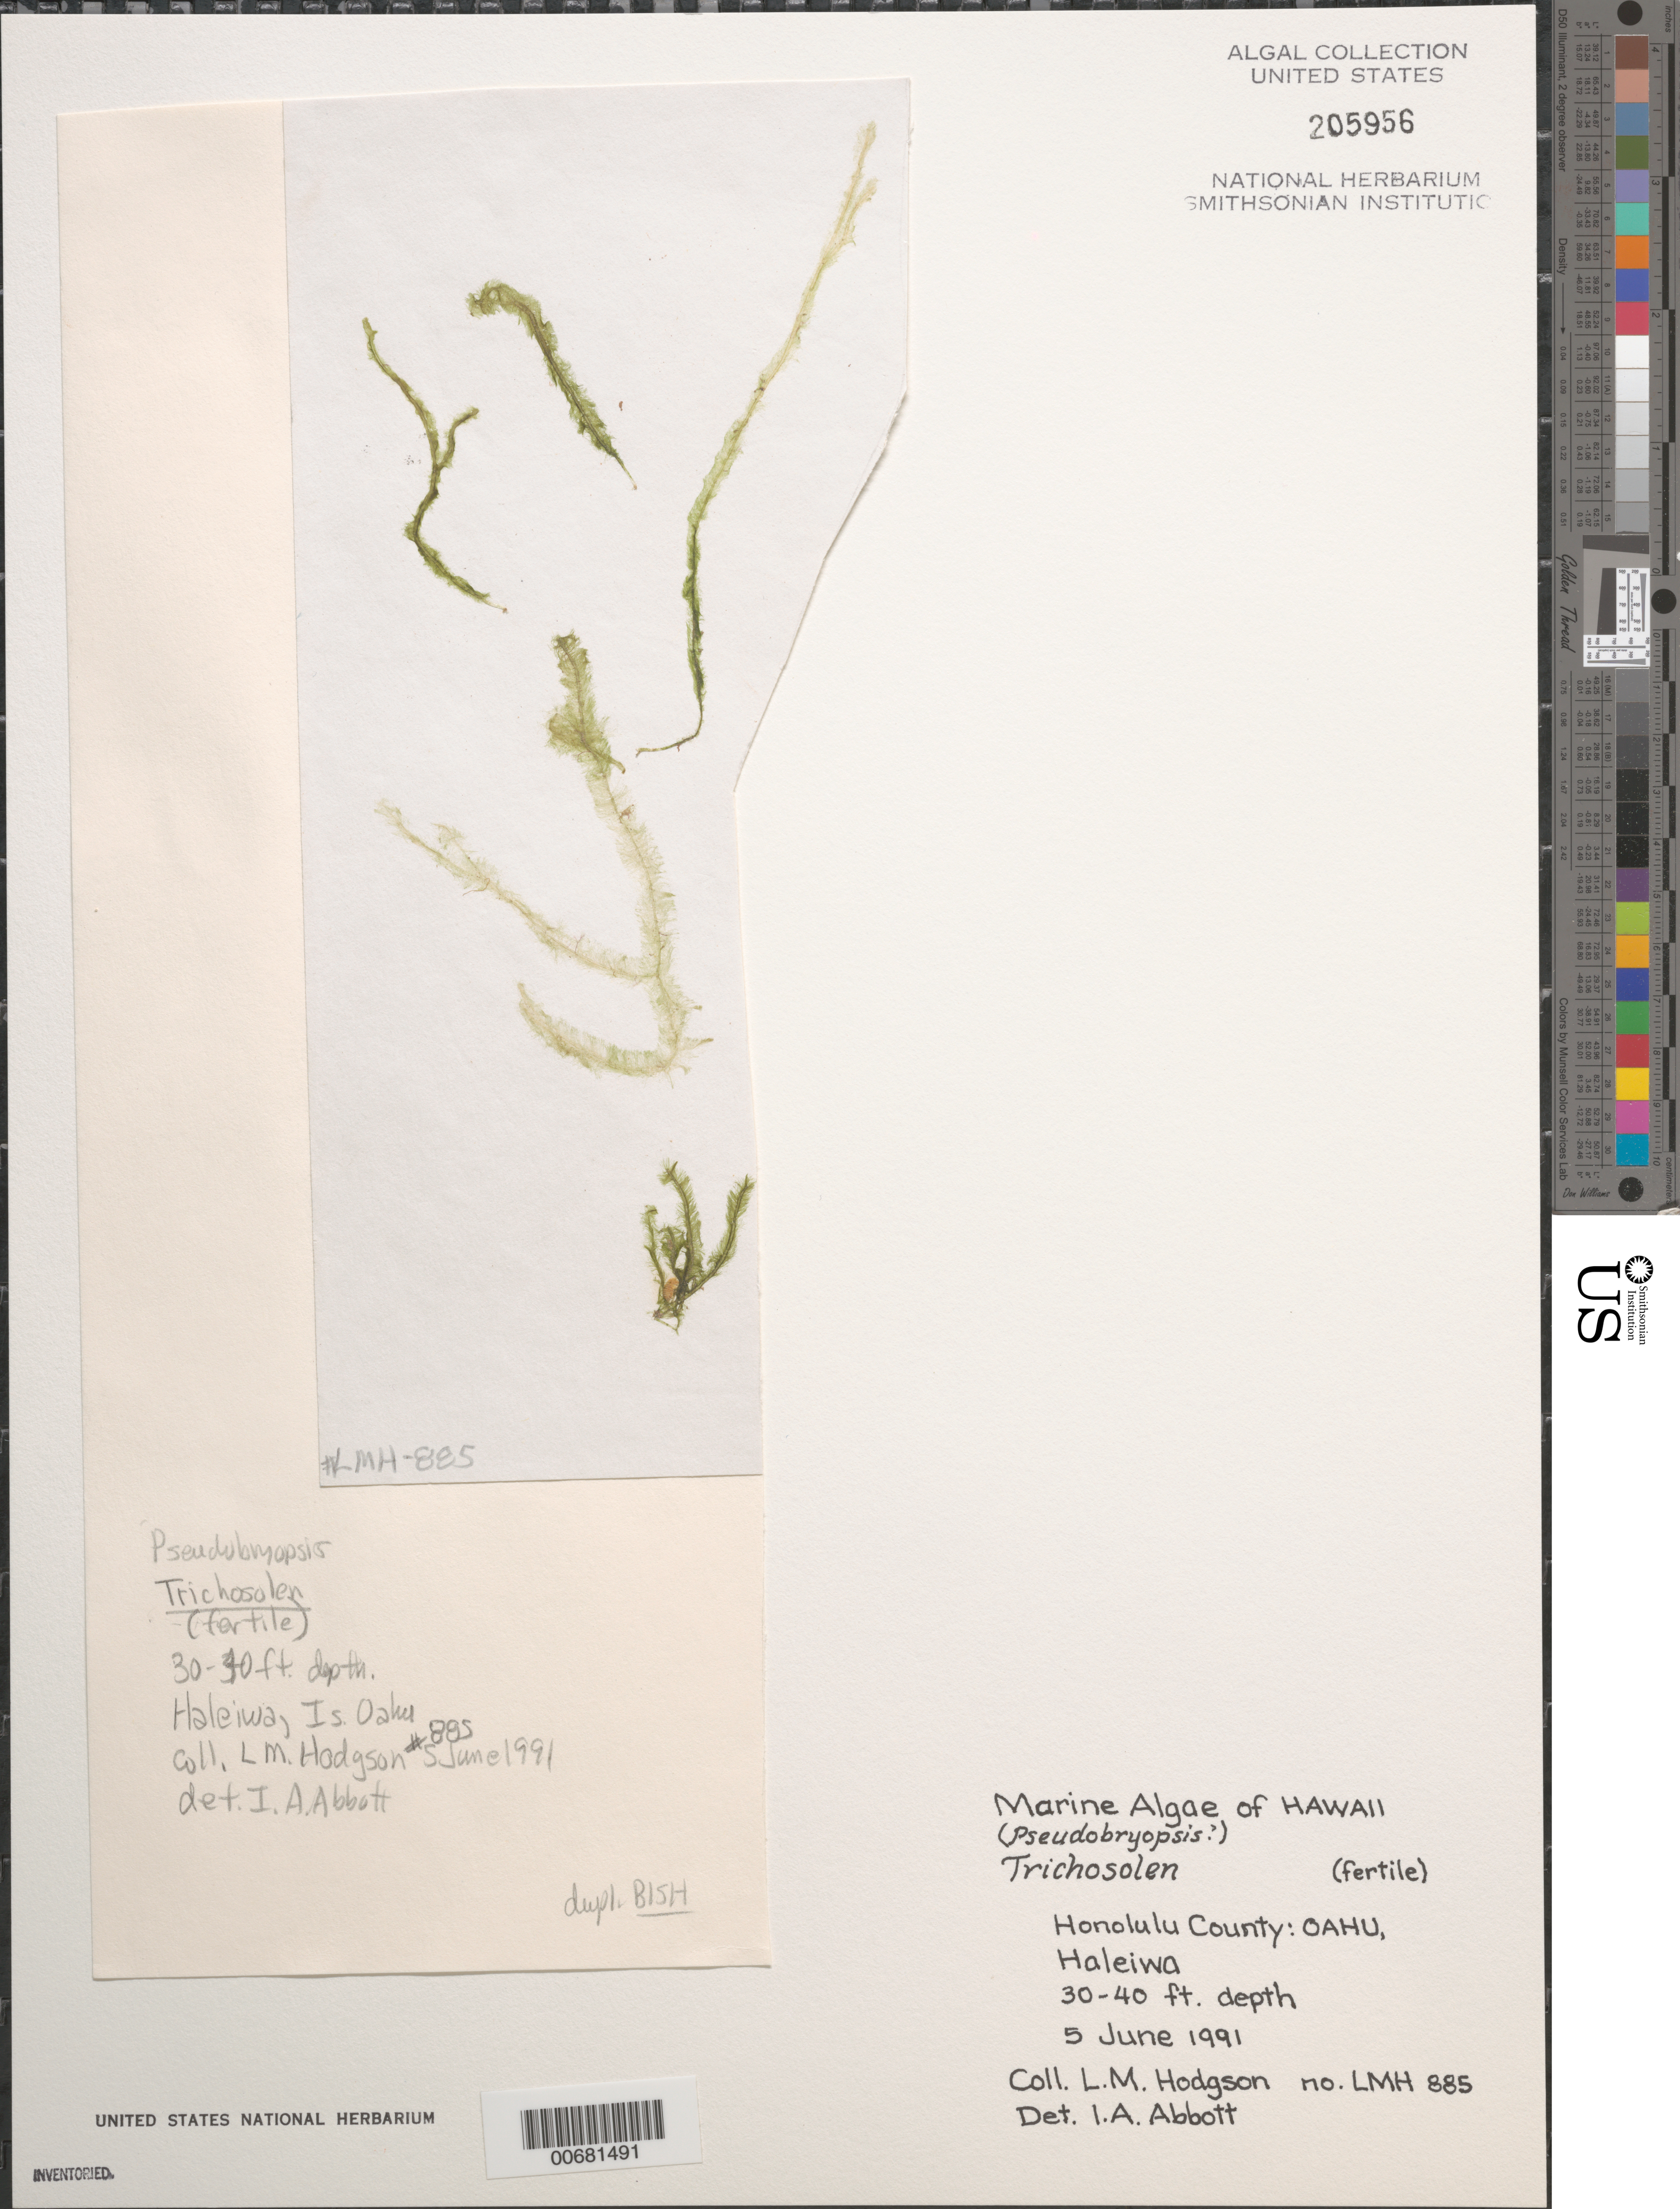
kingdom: Plantae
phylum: Chlorophyta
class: Ulvophyceae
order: Bryopsidales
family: Bryopsidaceae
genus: Trichosolen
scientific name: Trichosolen sp.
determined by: Abbott, Isabella A.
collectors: L. M. Hodgson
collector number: LMH 885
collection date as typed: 05 Jun 1991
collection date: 1991-06-05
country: United States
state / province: Hawaii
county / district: Honolulu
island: Oahu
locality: Haleiwa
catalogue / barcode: US 205956